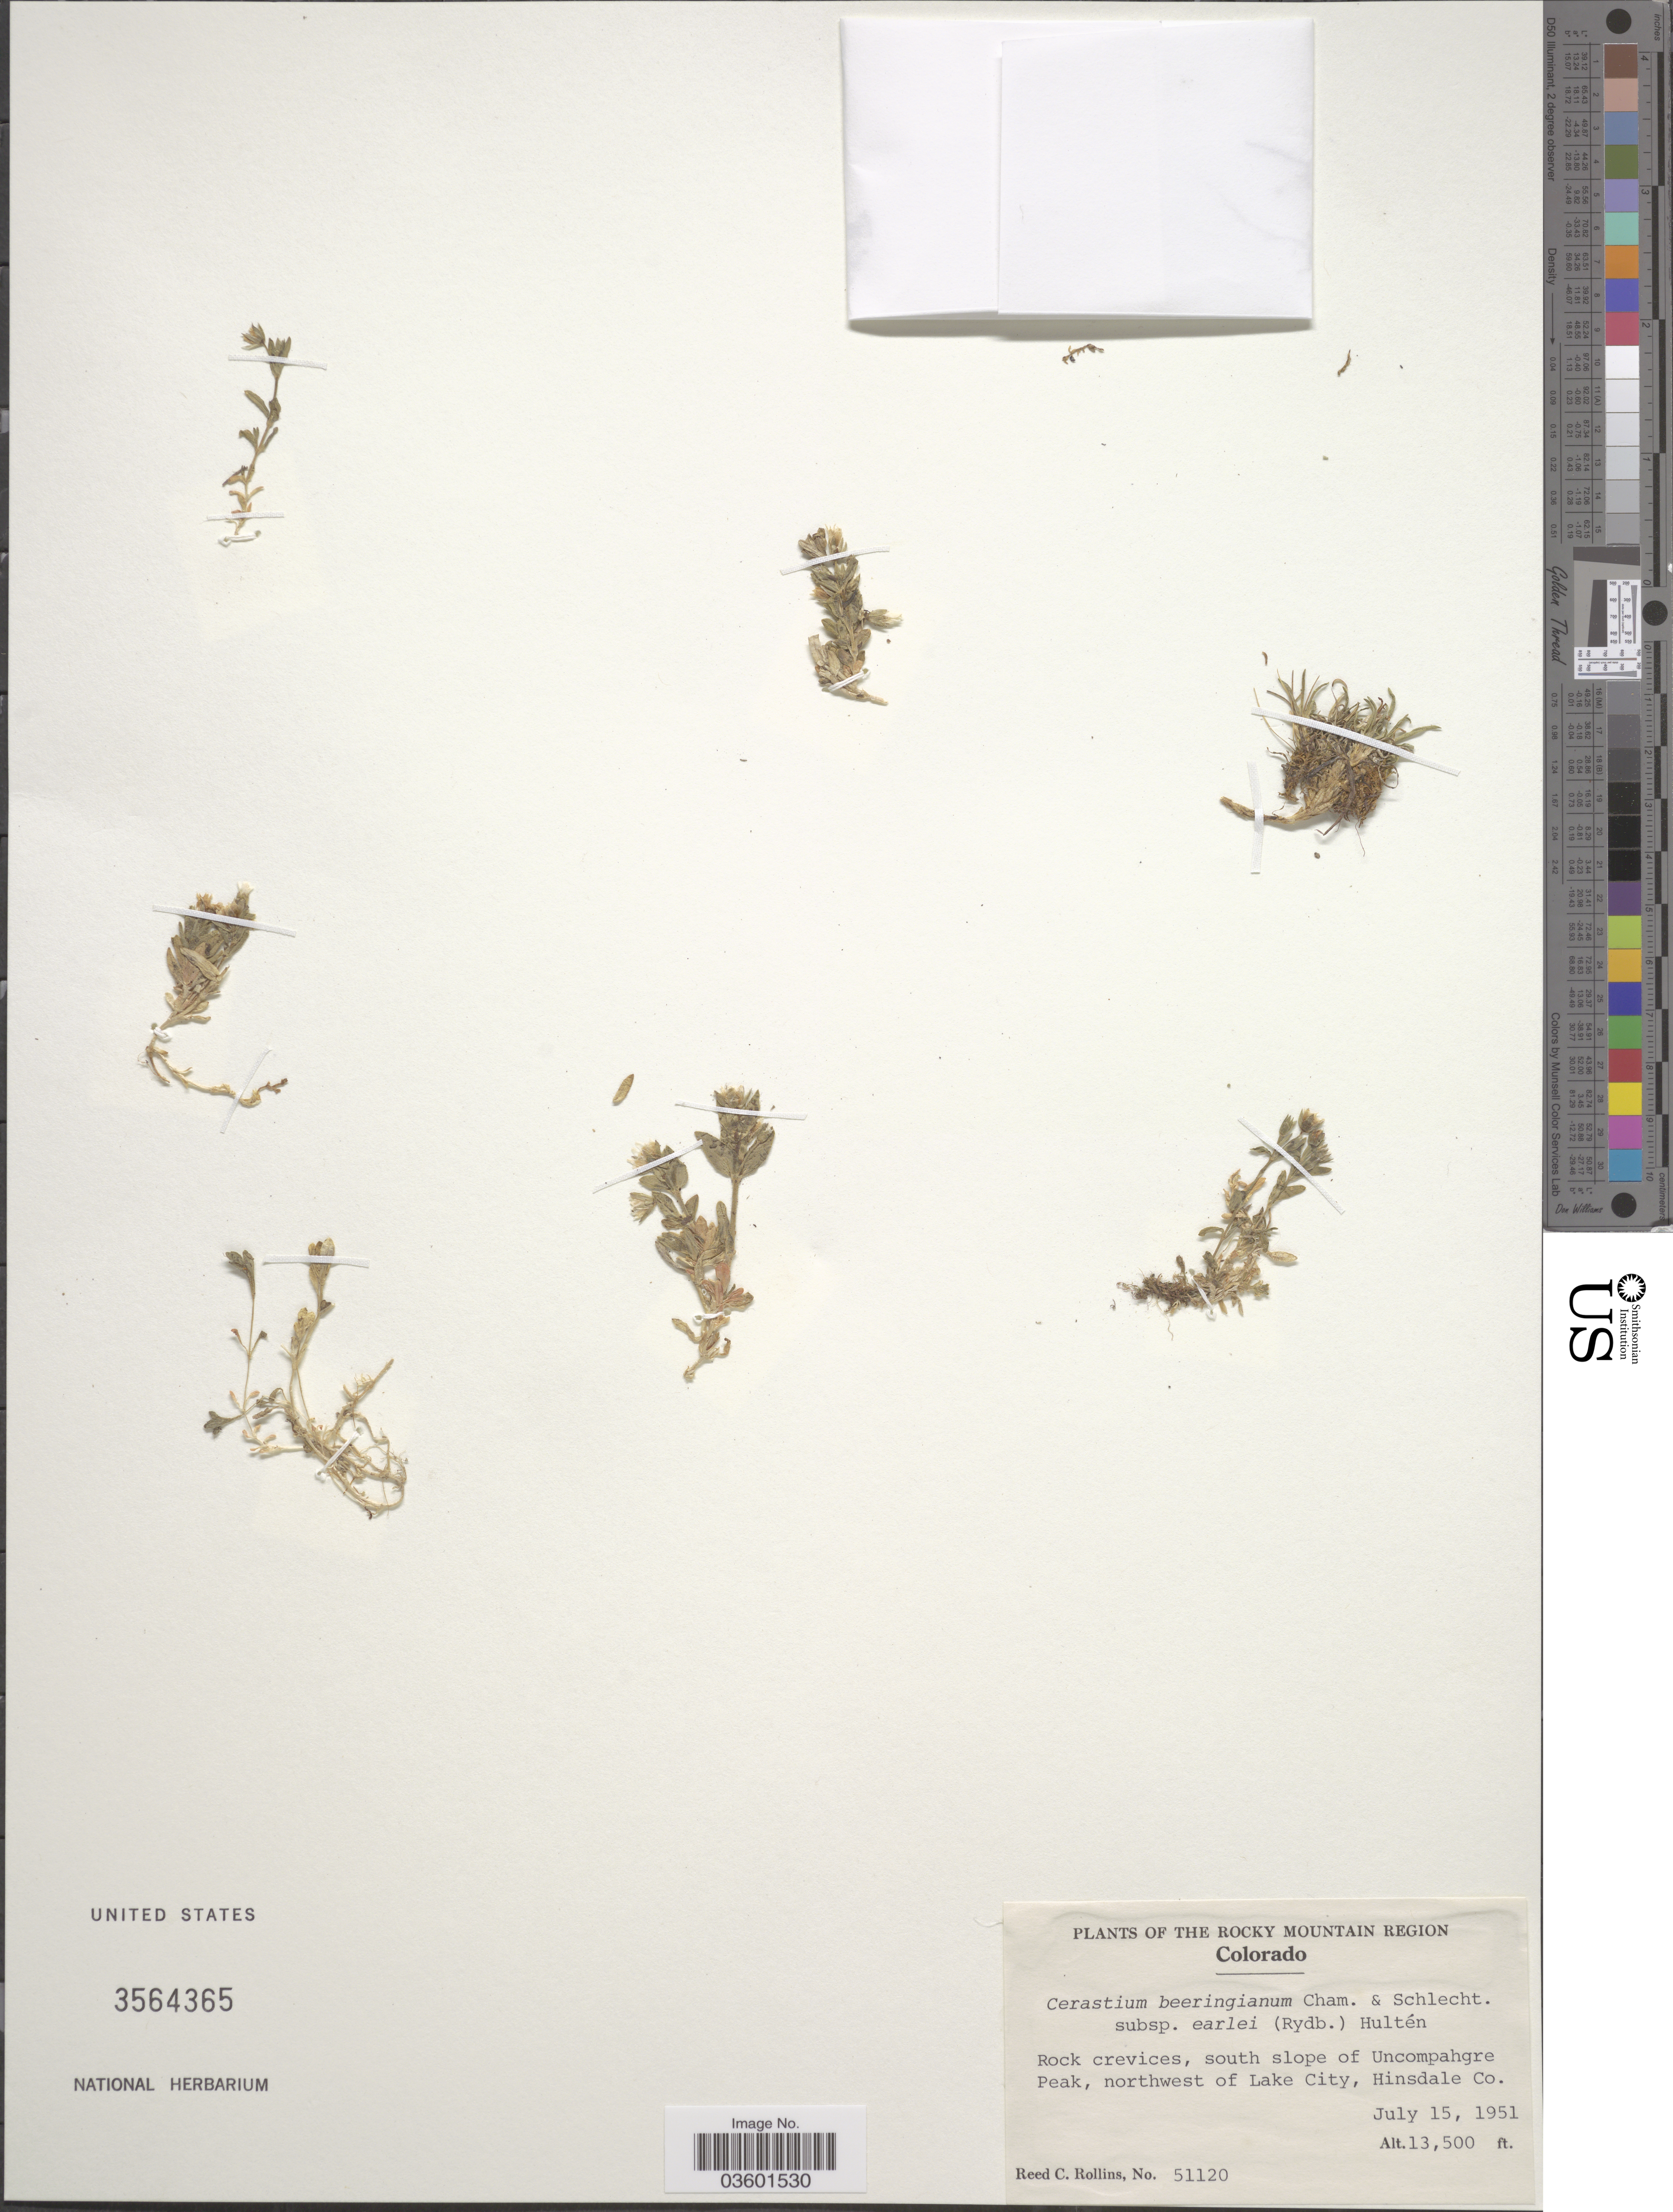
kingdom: Plantae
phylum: Tracheophyta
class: Magnoliopsida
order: Caryophyllales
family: Caryophyllaceae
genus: Cerastium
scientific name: Cerastium beeringianum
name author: Cham. & Schltdl.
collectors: R. C. Rollins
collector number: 51120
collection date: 1951-07-15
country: United States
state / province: Colorado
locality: The Rocky Mountain Region. South slope of Uncompahgre Peak, northwest of Lake City, Hinsdale Co.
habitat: rock crevices, south slope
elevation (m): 4115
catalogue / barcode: US 3564365